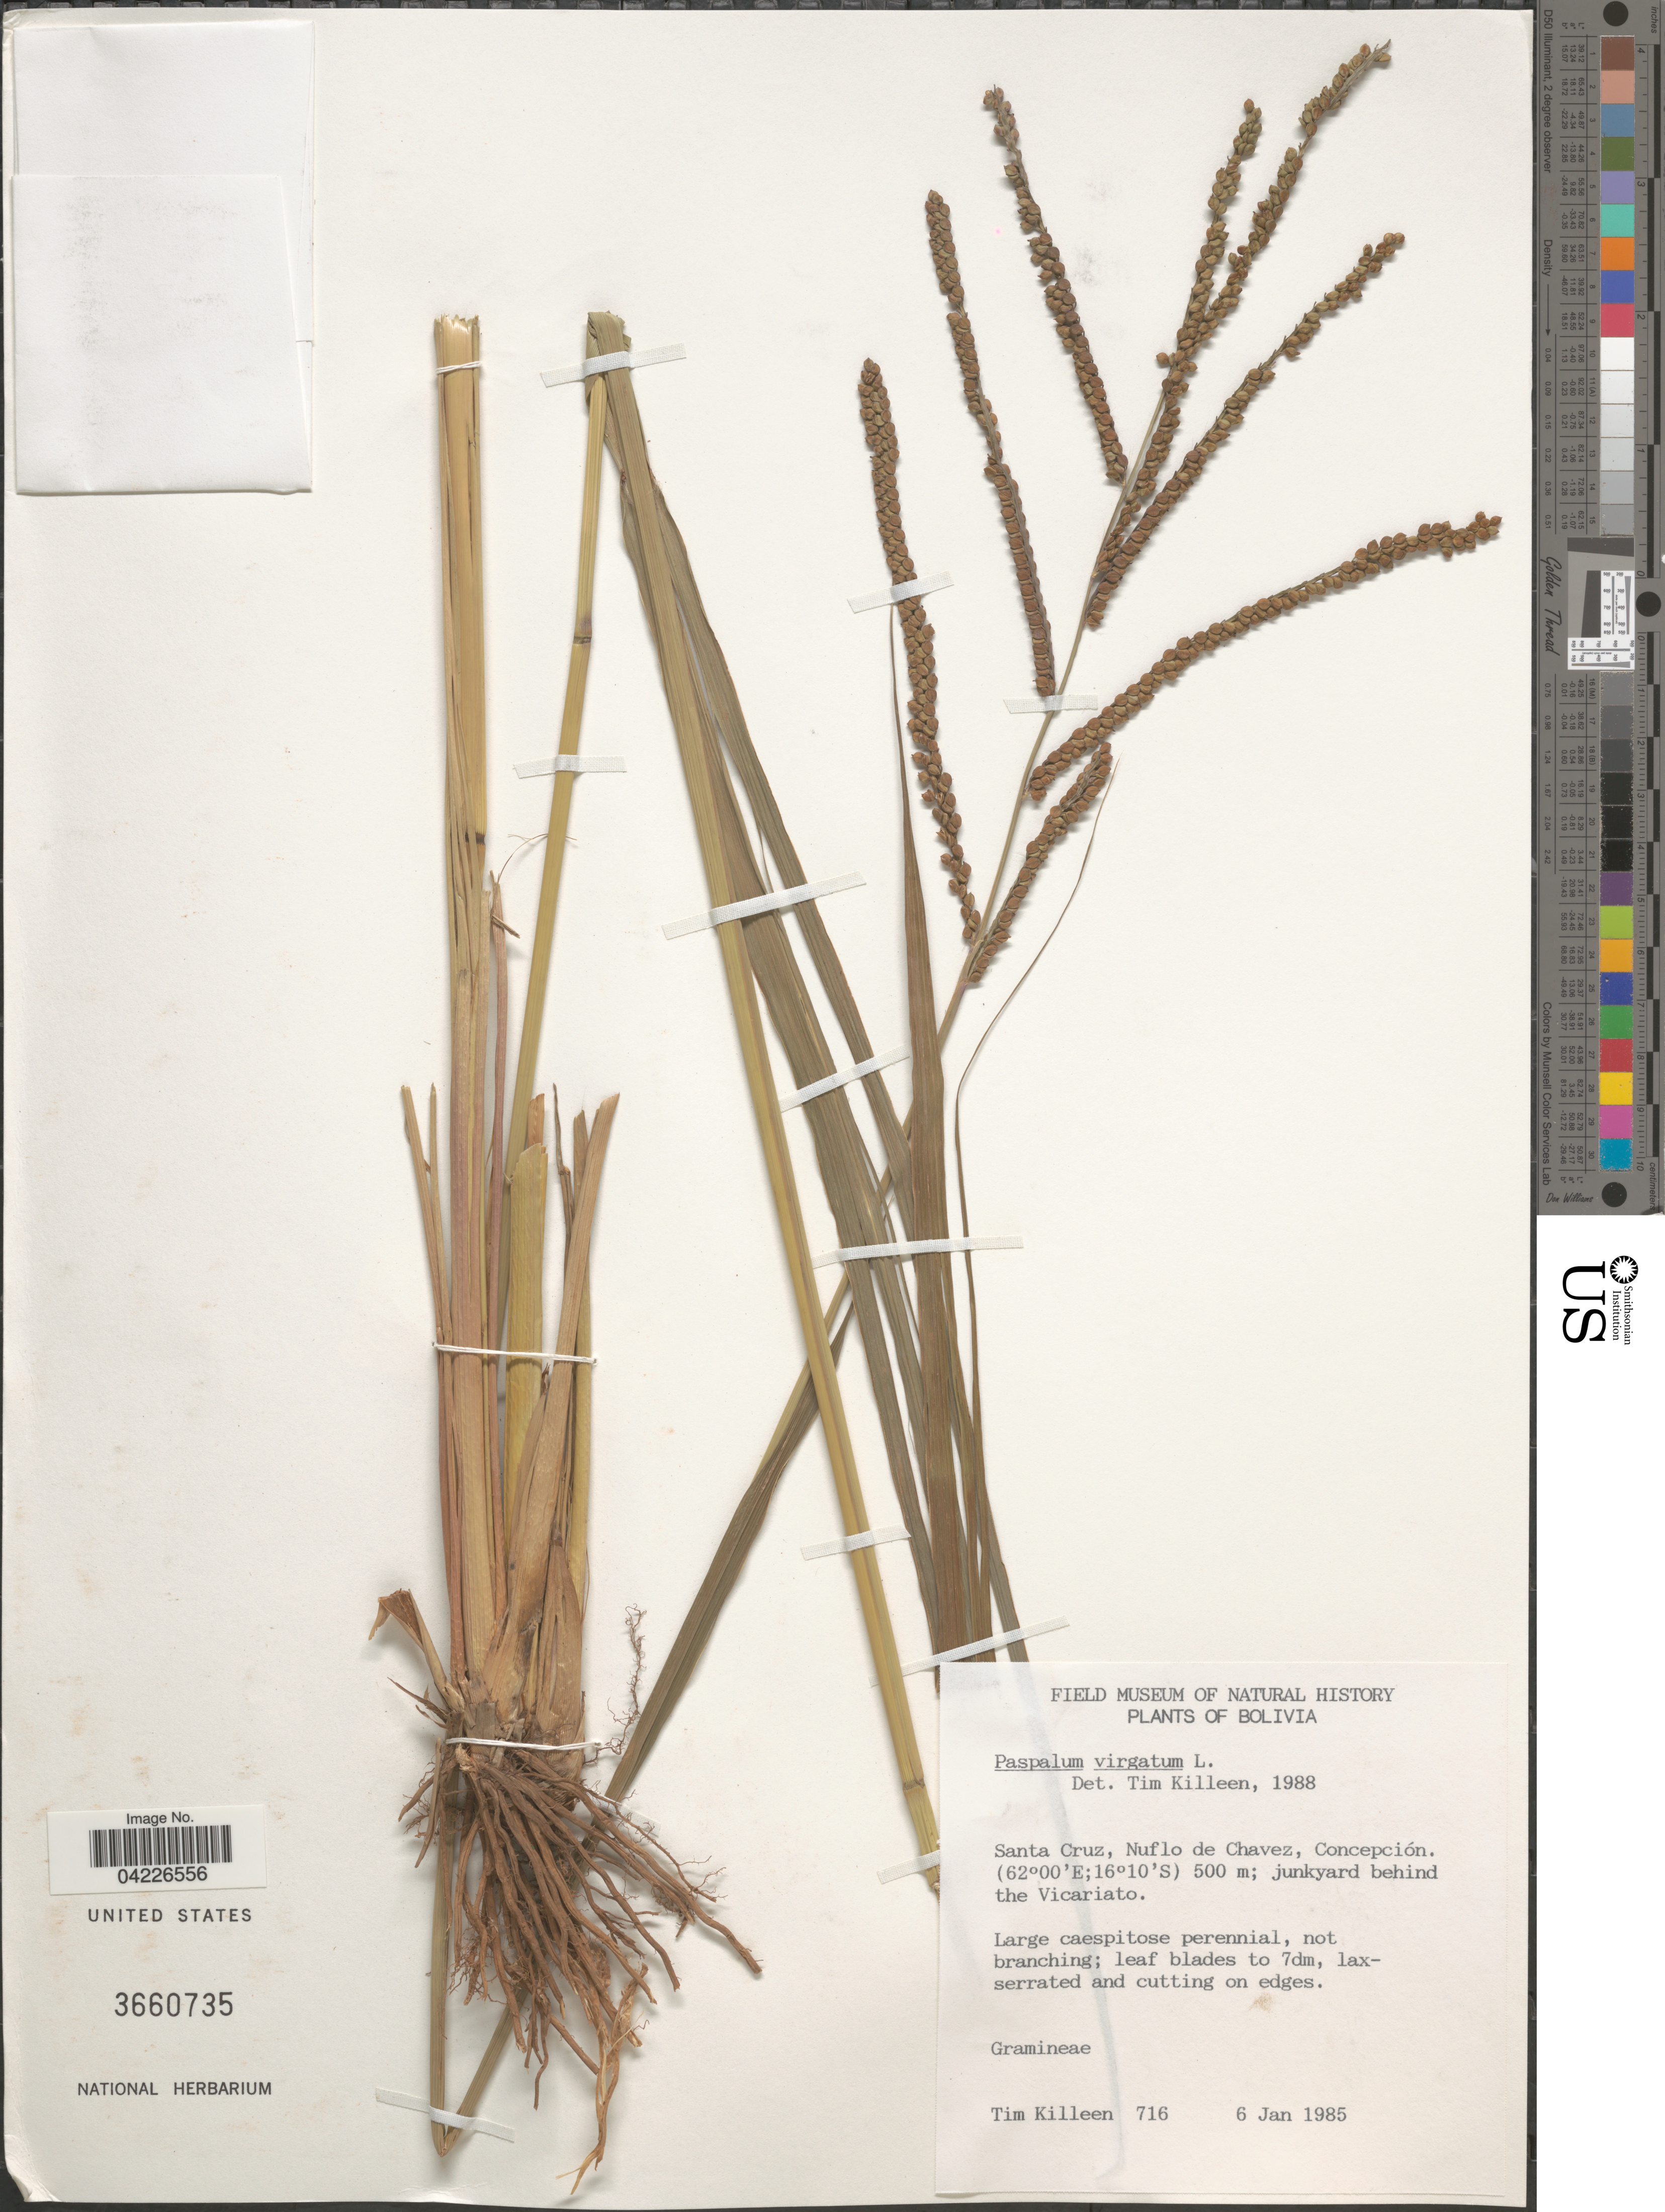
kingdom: Plantae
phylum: Tracheophyta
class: Liliopsida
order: Poales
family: Poaceae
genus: Paspalum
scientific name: Paspalum virgatum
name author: L.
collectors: T. J. Killeen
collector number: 716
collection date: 1985-01-06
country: Bolivia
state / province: Santa Cruz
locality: Nuflo de Chavez, Concepción; junkyard behind the Vicariato.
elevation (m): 500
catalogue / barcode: US 3660735